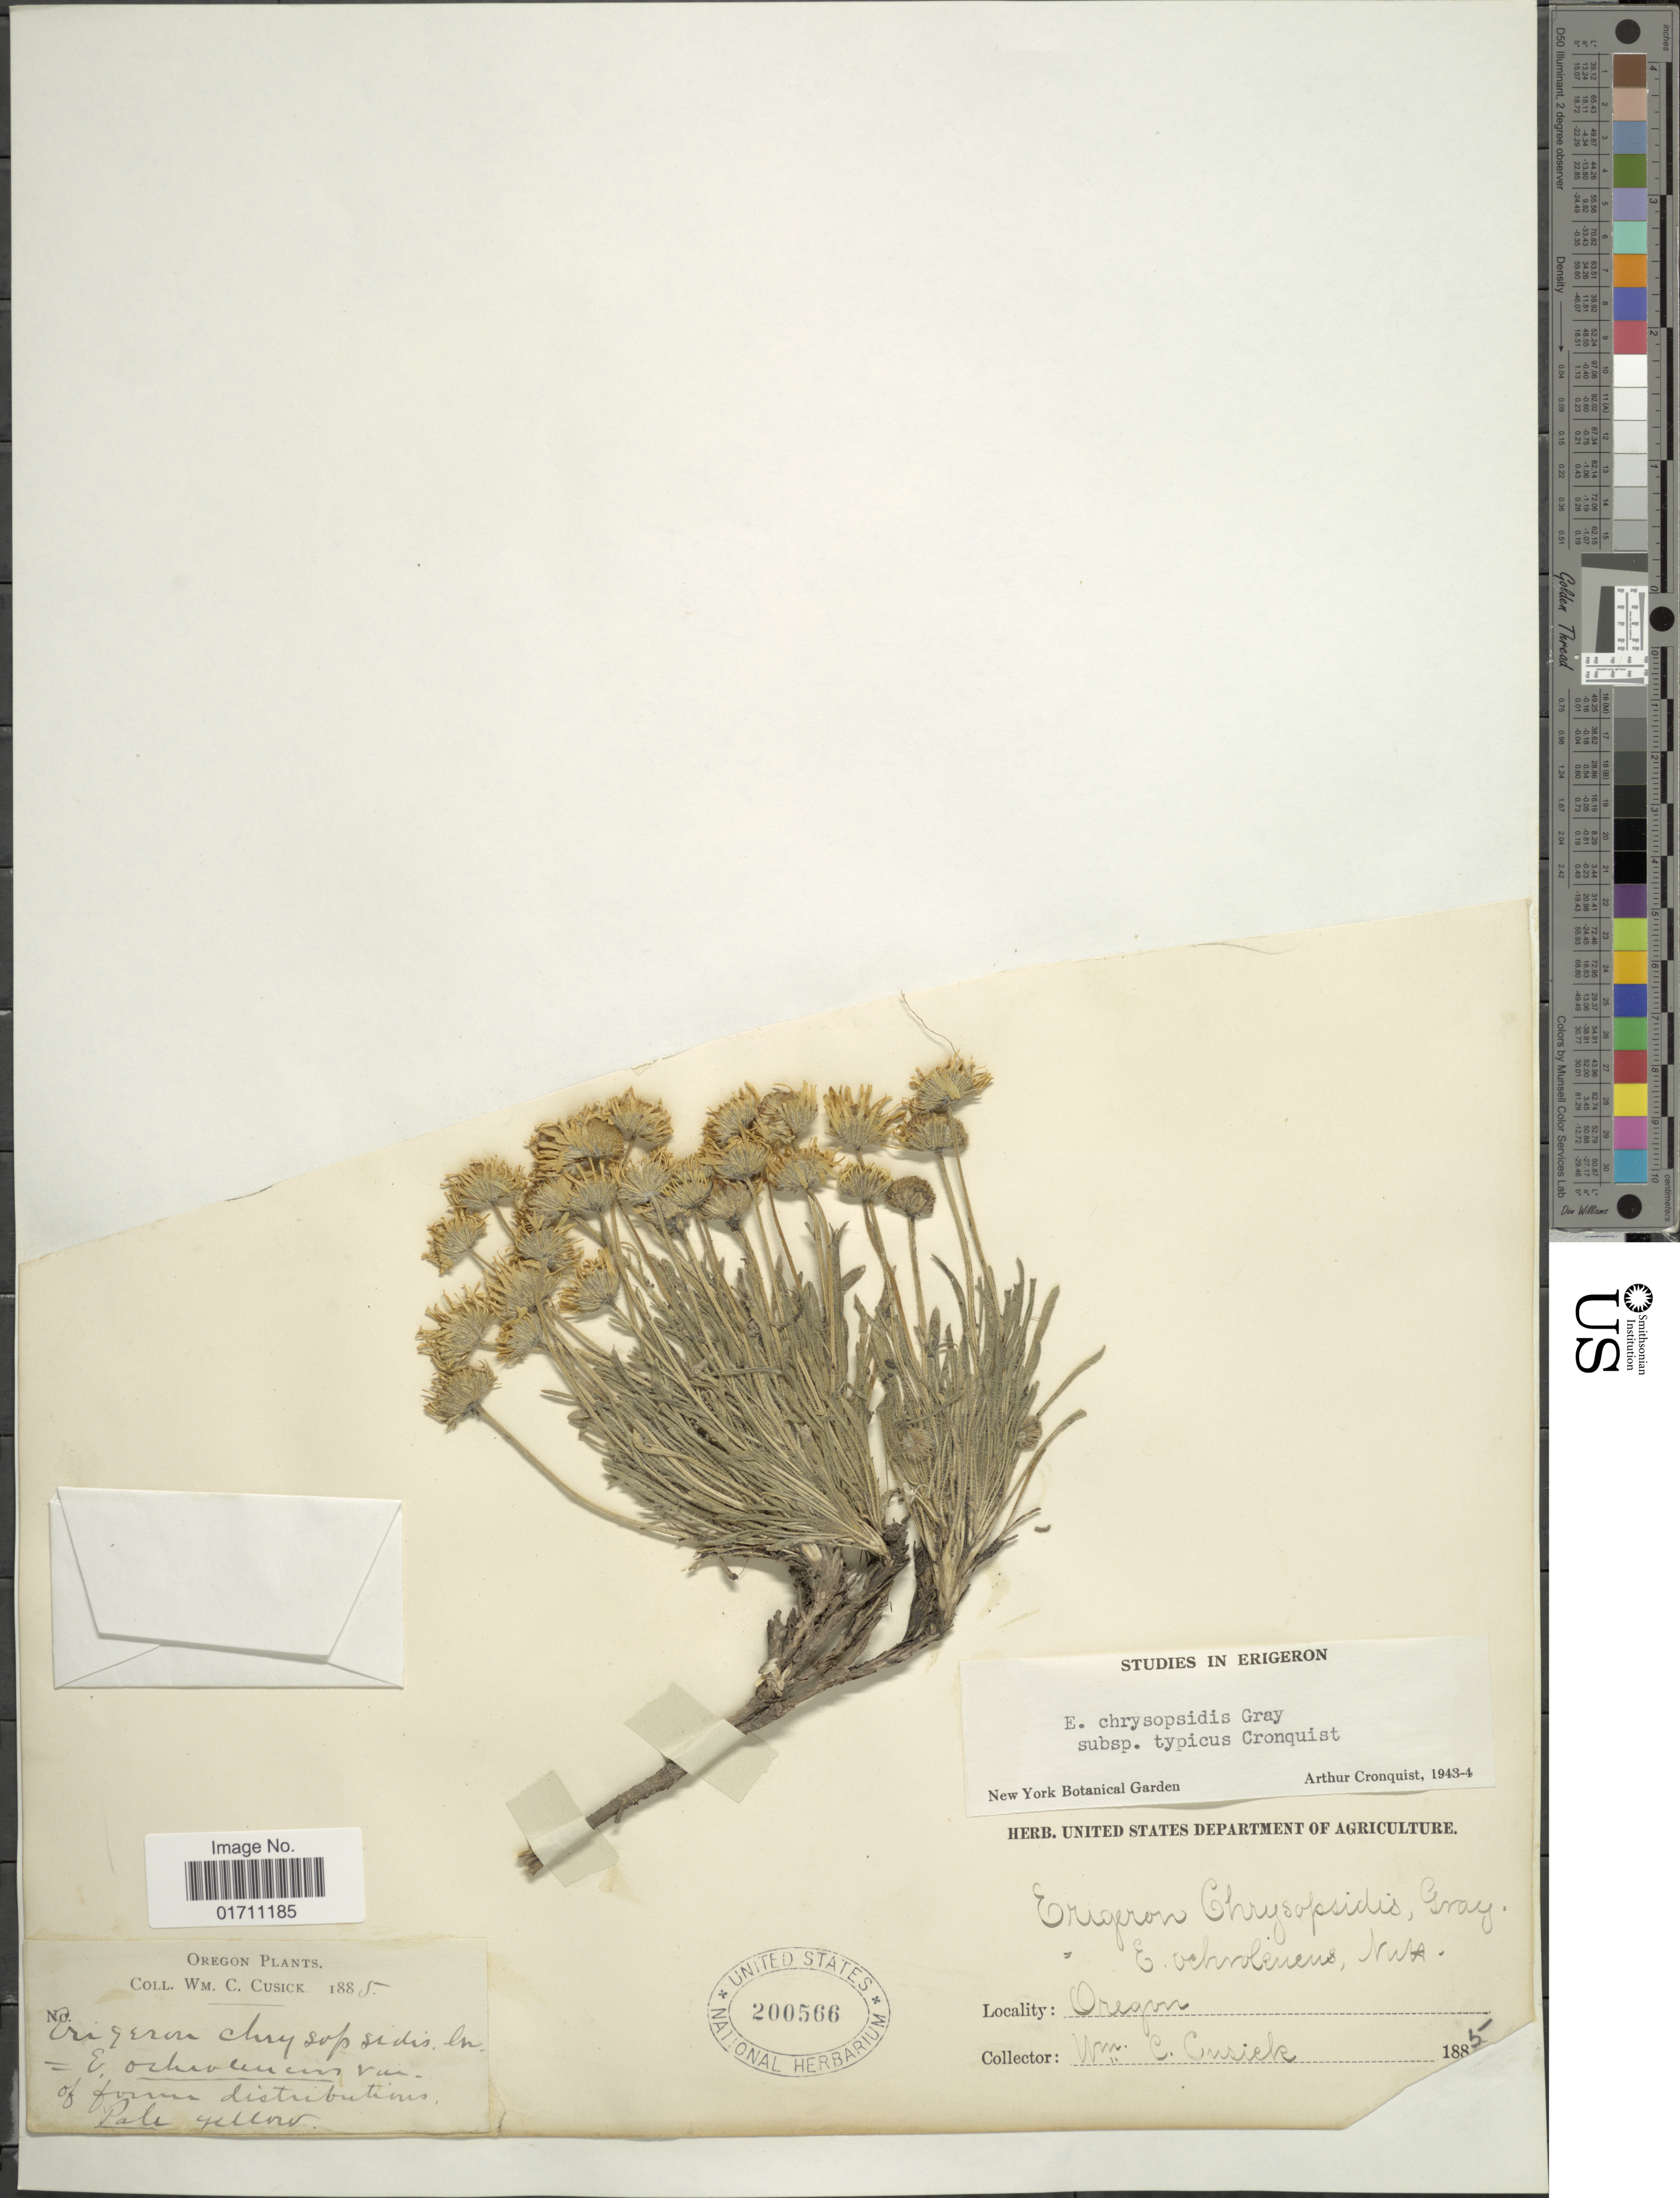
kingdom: Plantae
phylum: Tracheophyta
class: Magnoliopsida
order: Asterales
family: Asteraceae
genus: Erigeron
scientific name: Erigeron chrysopsidis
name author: A. Gray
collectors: W. C. Cusick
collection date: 1885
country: United States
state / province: Oregon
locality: Lake Yellow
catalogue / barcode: US 200566